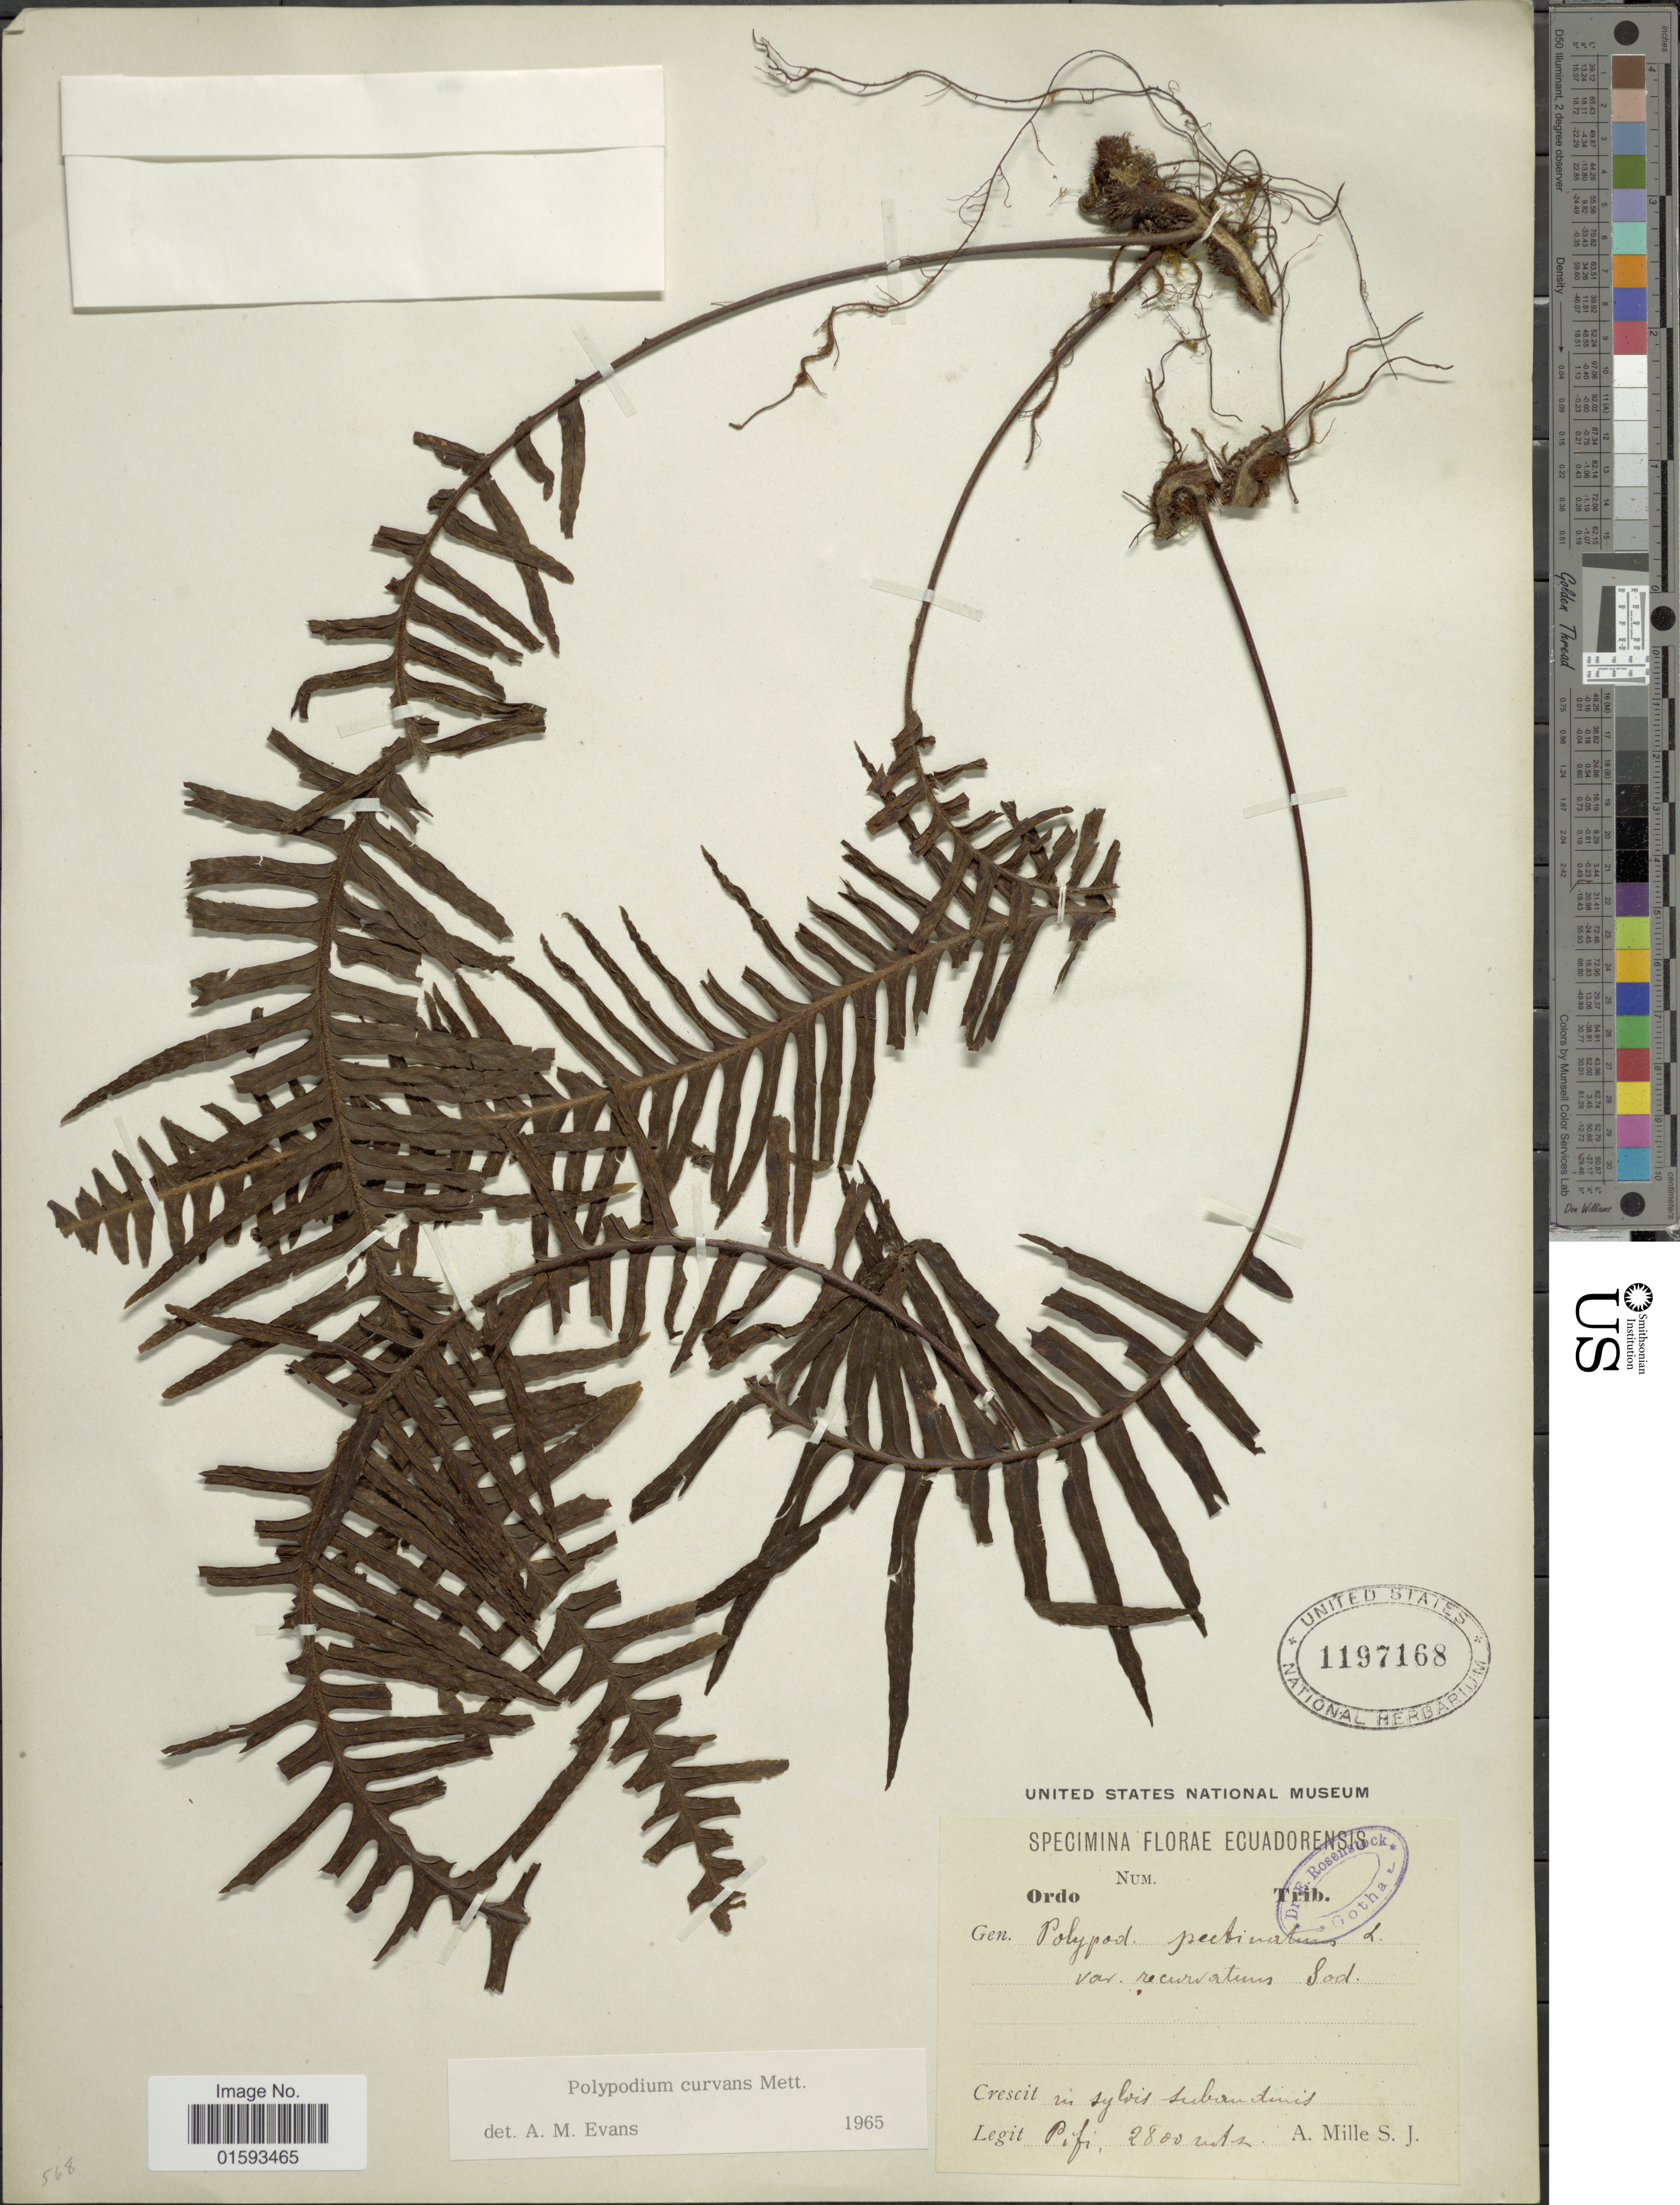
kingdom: Plantae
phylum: Tracheophyta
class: Polypodiopsida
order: Polypodiales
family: Polypodiaceae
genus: Pecluma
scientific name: Pecluma curvans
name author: (Mett.) Price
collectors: A. Mille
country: Ecuador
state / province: Pichincha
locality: Crescit: in sylvis subandinis. Pifo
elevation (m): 2800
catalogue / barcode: US 1197168